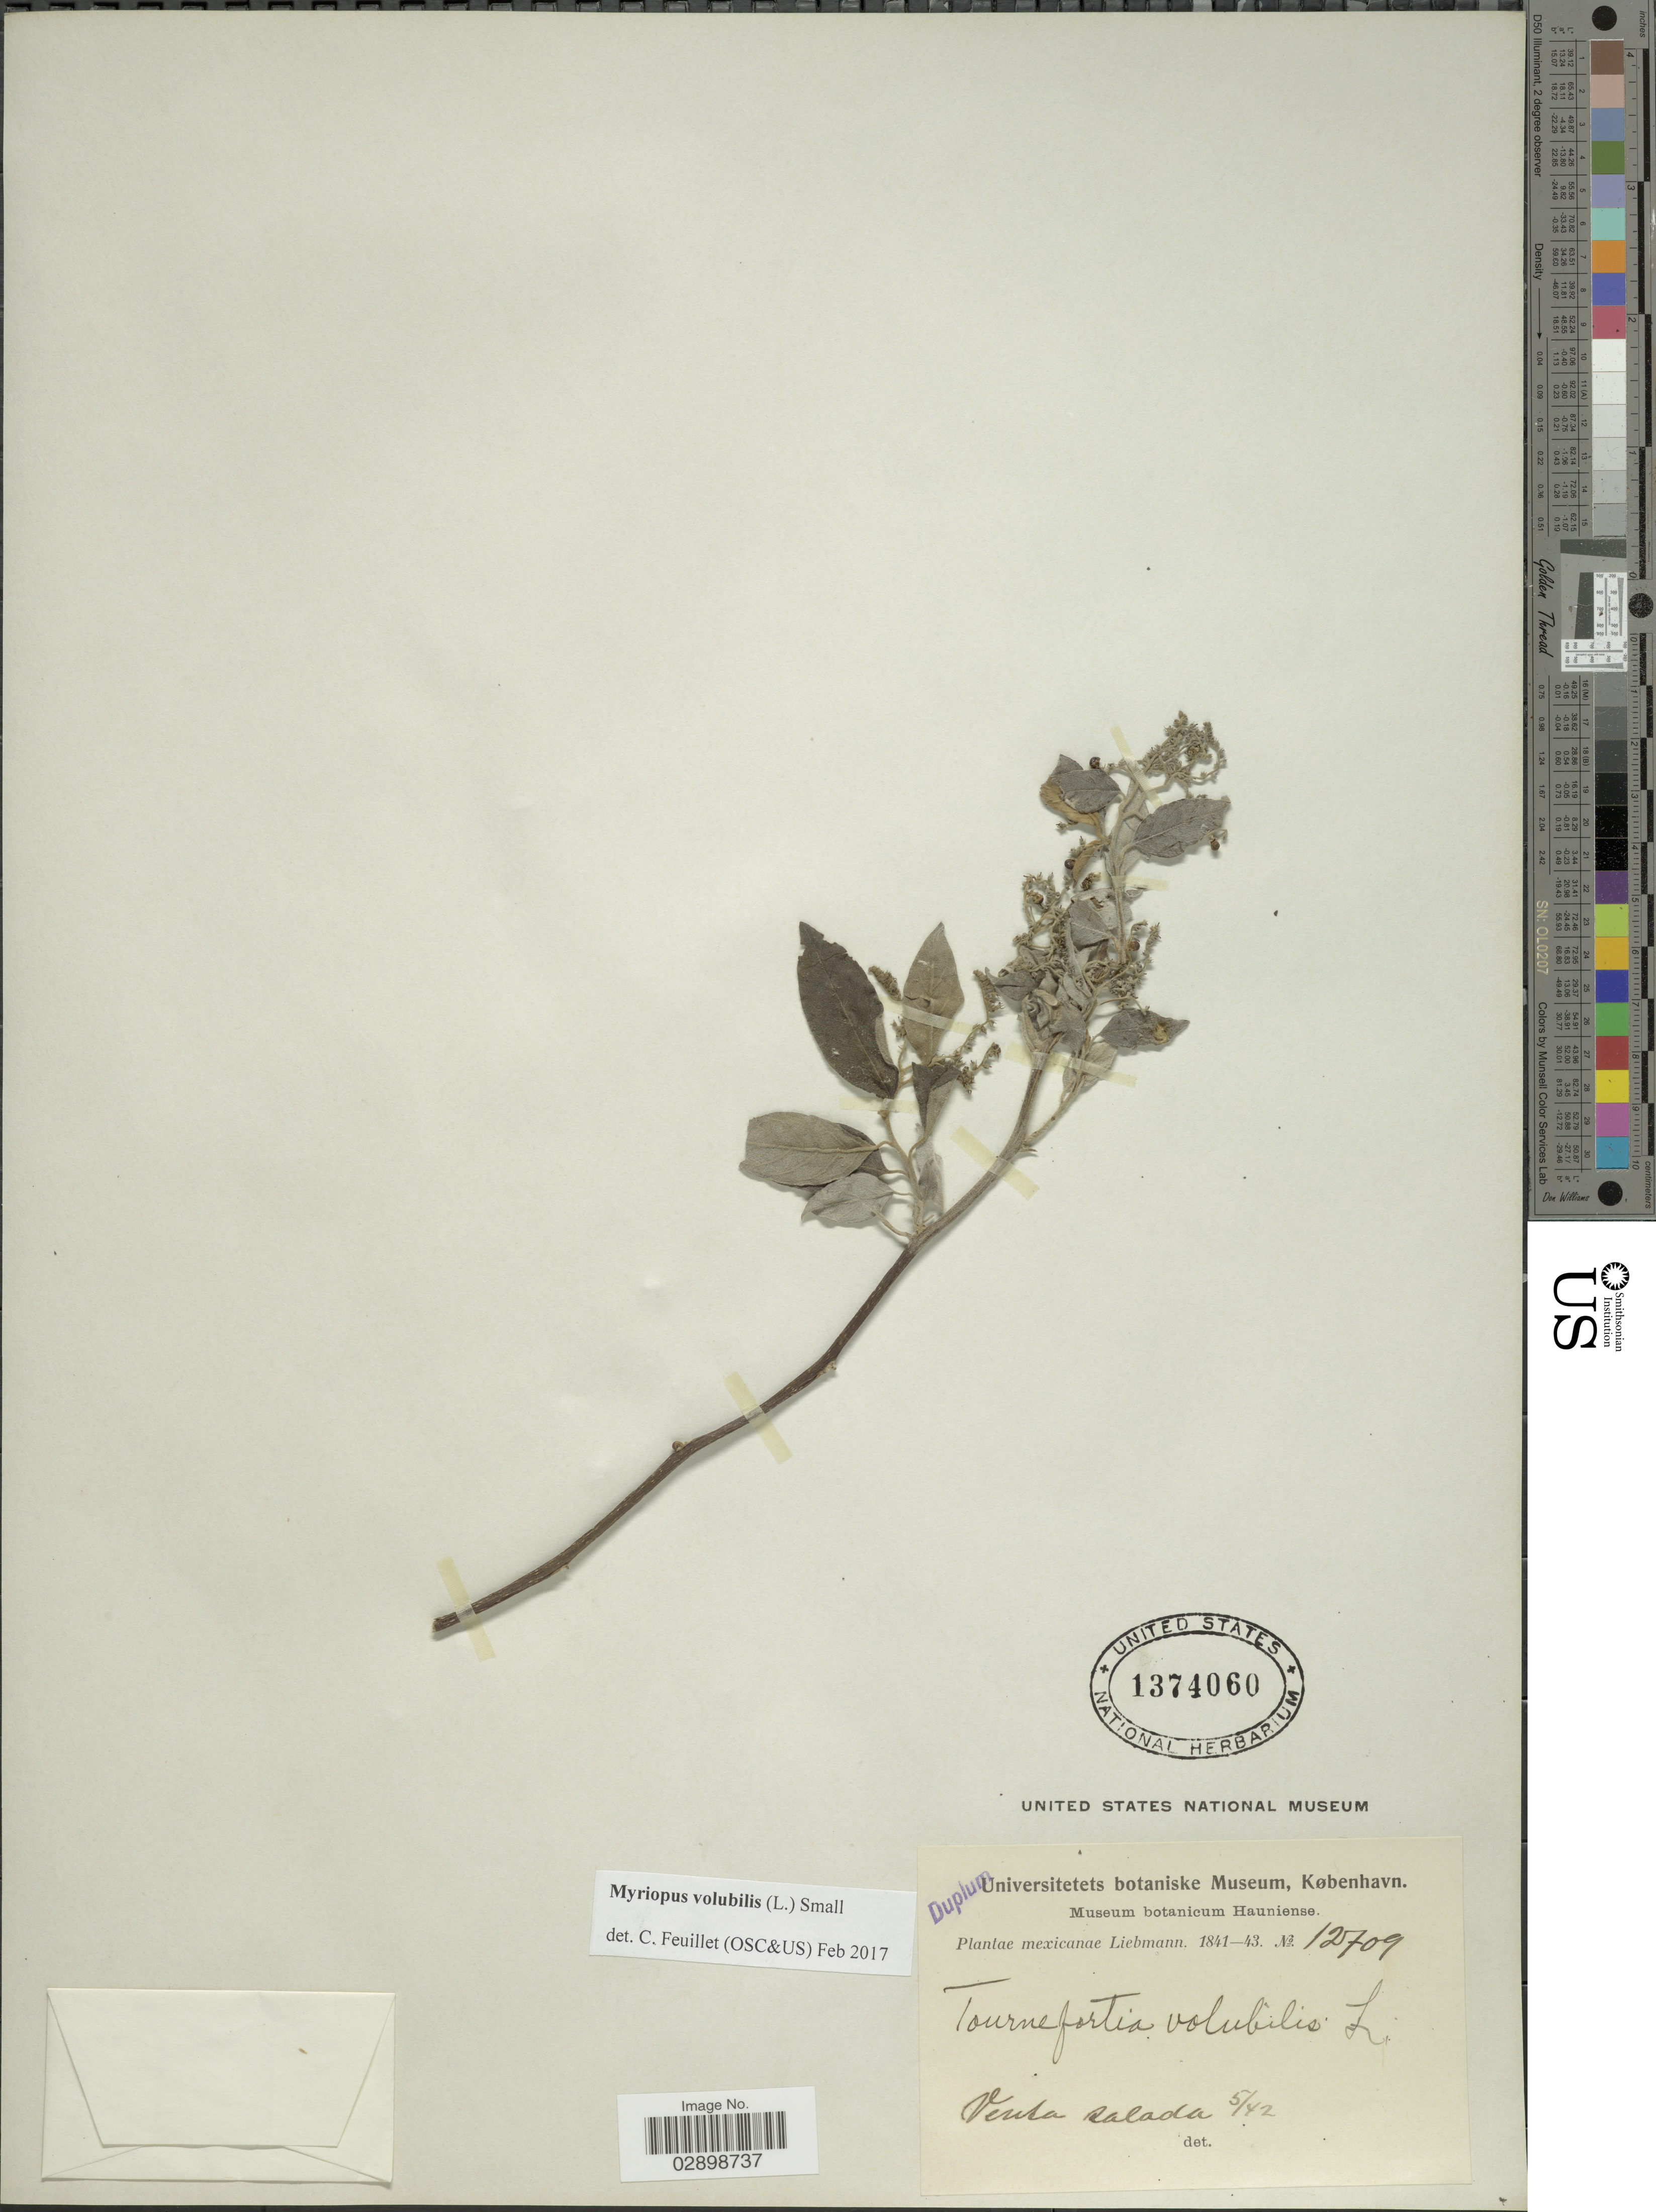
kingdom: Plantae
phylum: Tracheophyta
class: Magnoliopsida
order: Boraginales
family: Heliotropiaceae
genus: Myriopus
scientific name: Myriopus volubilis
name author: (L.) Small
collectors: Liebmann, --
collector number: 12709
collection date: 1842-05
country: Mexico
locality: Mexicanae. Venta salada.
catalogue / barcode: US 1374060